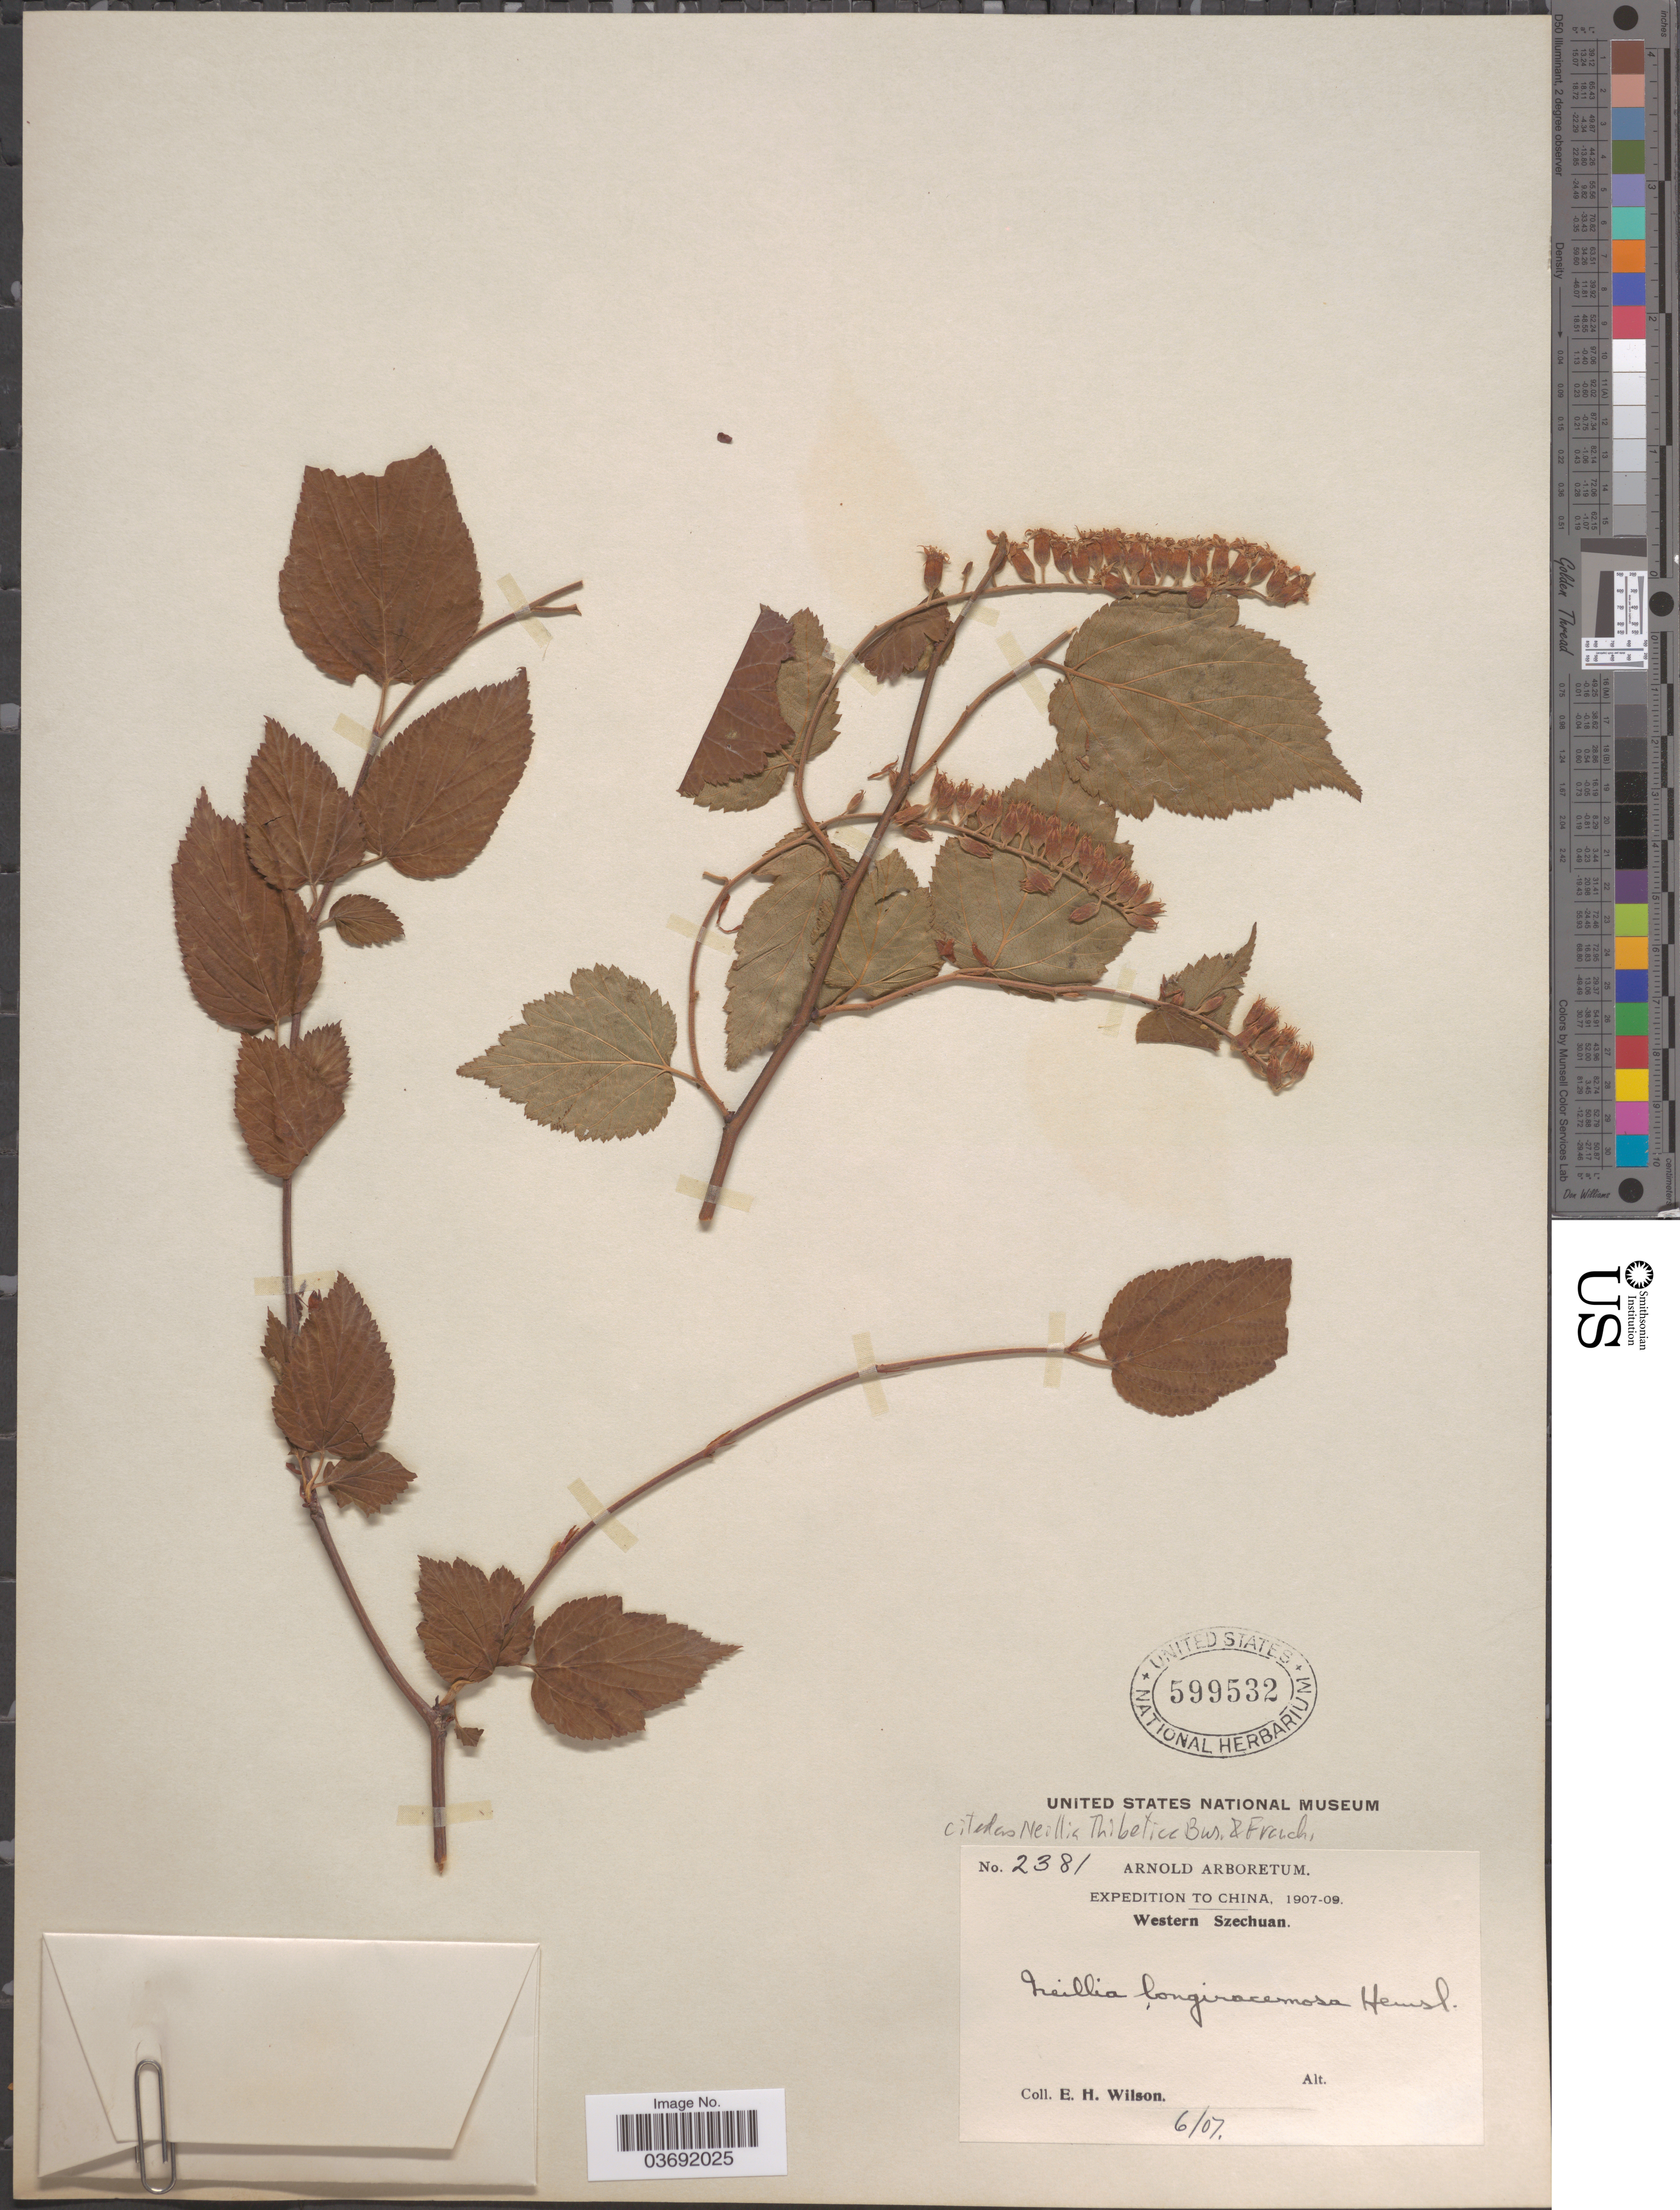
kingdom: Plantae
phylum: Tracheophyta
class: Magnoliopsida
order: Rosales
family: Rosaceae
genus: Neillia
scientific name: Neillia thibetica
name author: Bureau & Franch.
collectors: E. Wilson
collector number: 2381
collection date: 1907-06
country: China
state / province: Sichuan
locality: China, Western Szechuan.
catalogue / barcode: US 599532